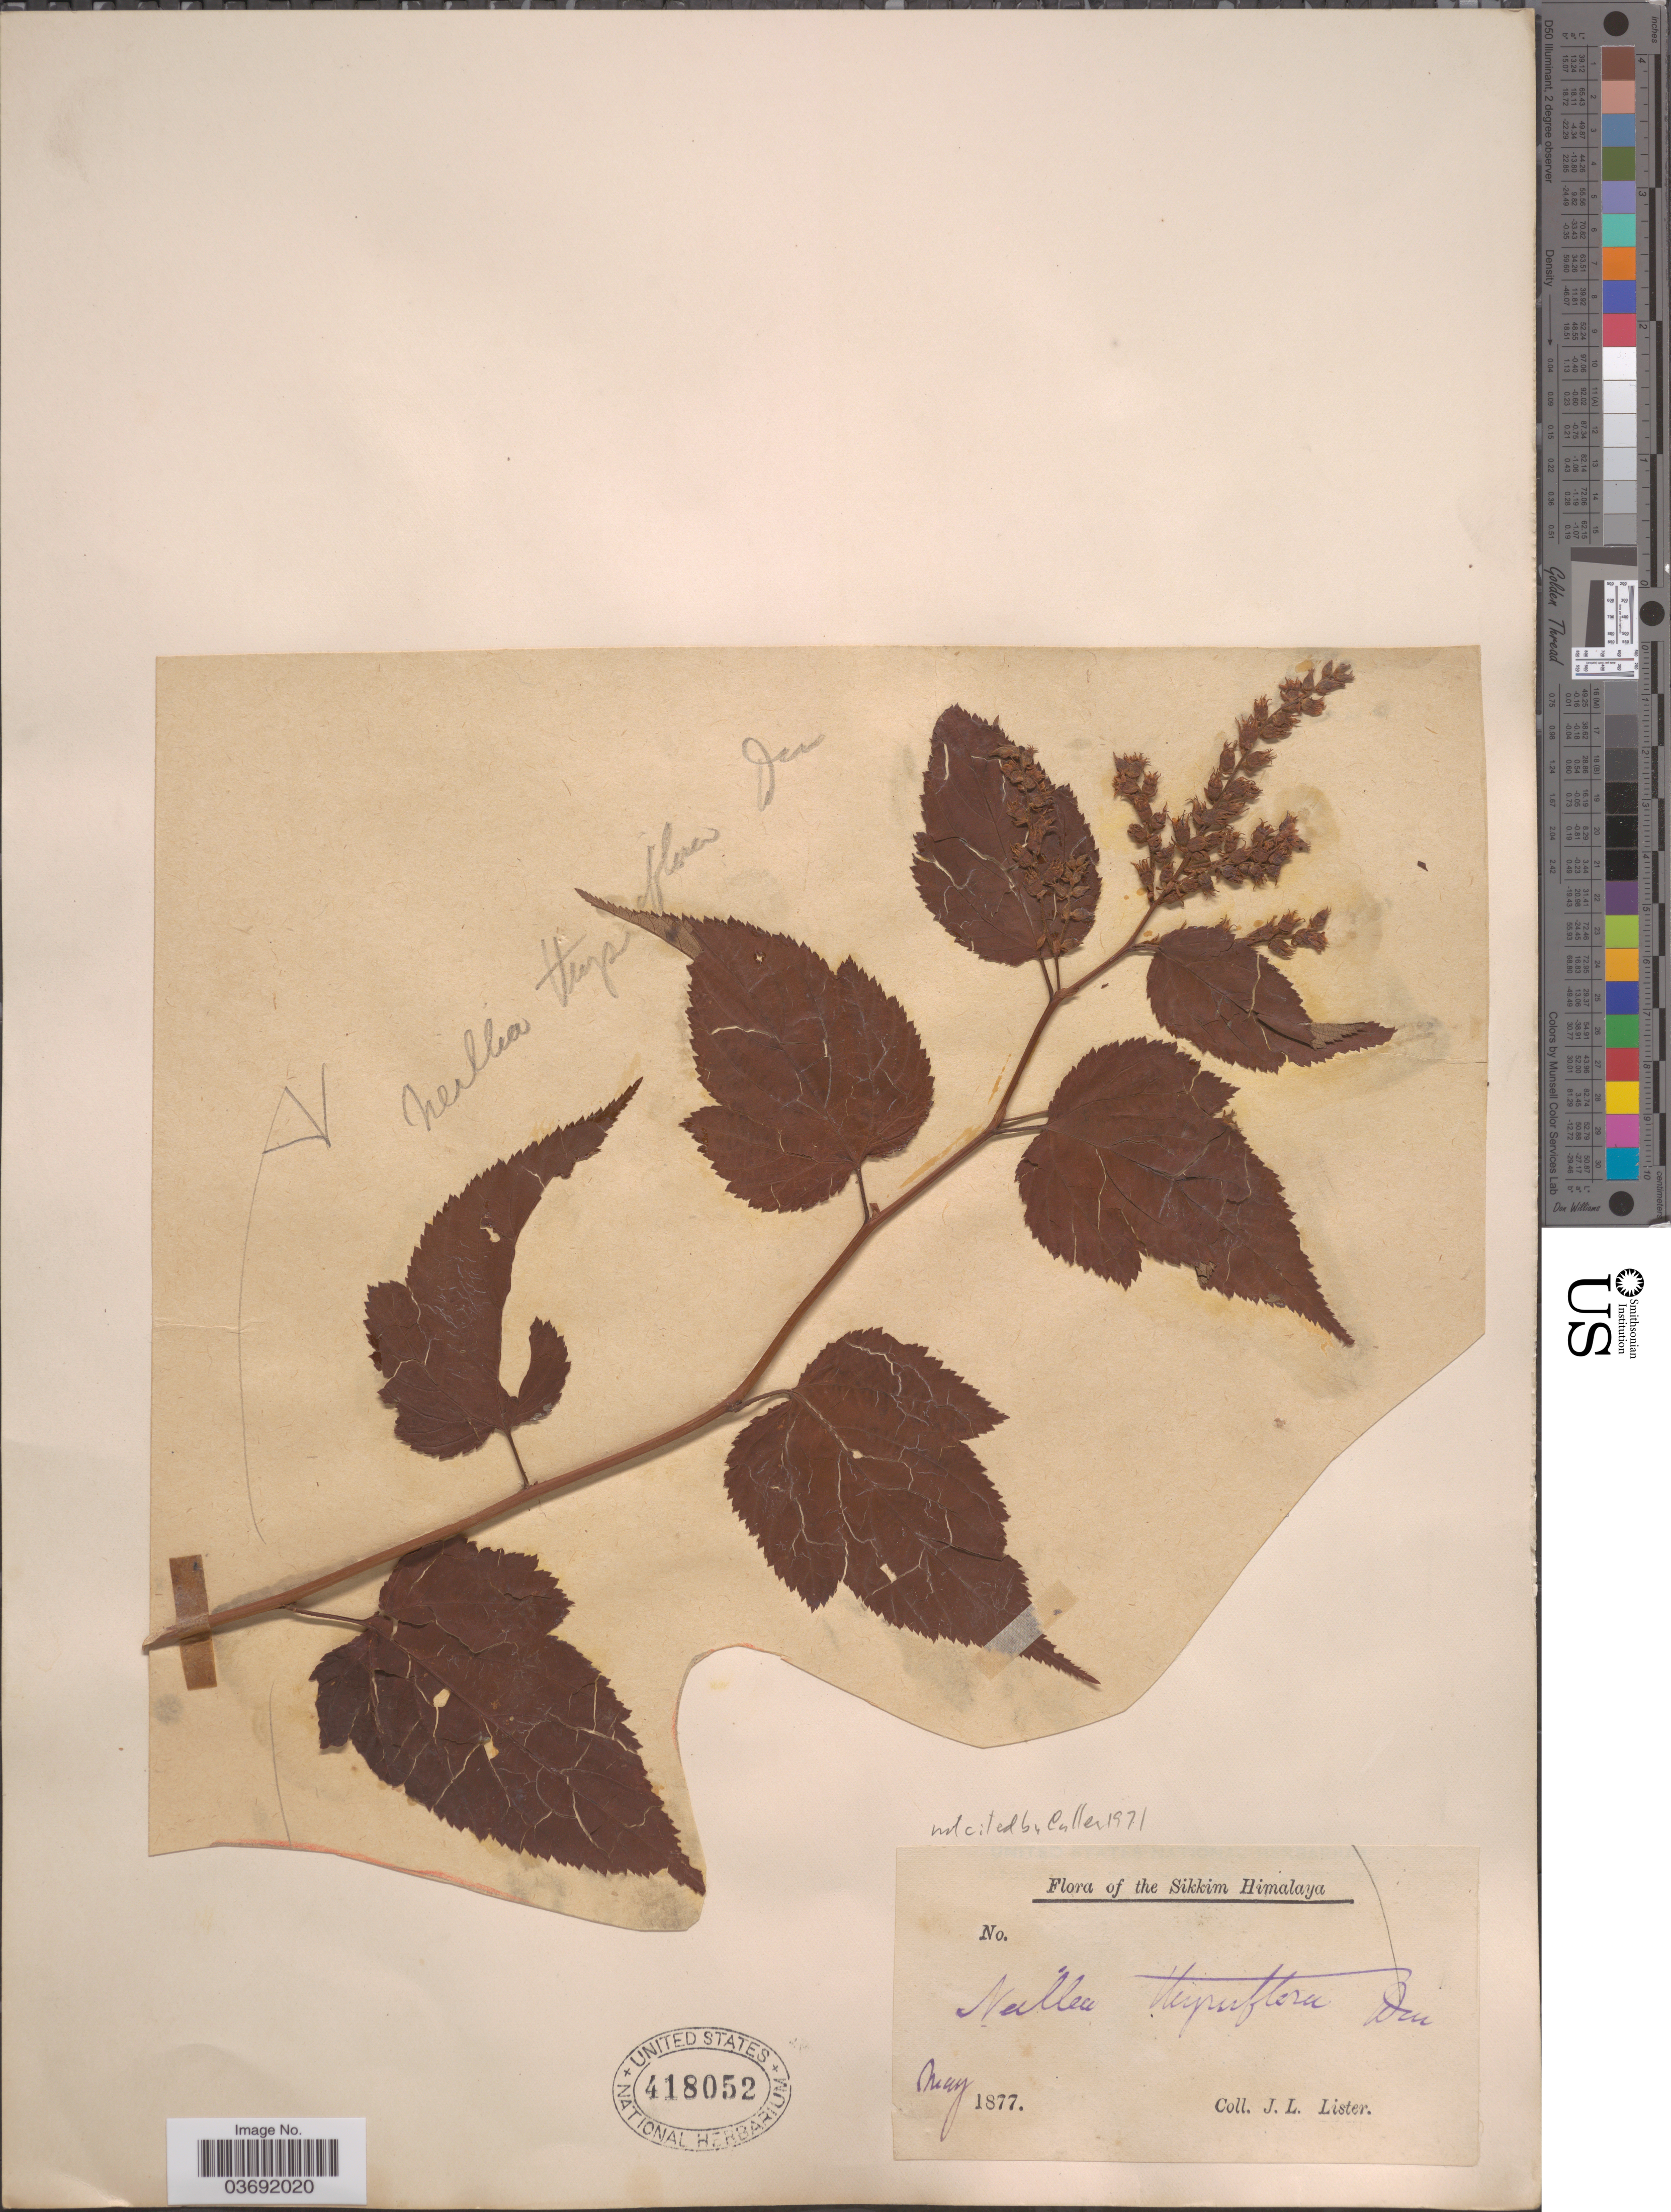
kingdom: Plantae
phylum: Tracheophyta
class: Magnoliopsida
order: Rosales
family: Rosaceae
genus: Neillia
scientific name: Neillia thyrsiflora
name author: D. Don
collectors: J. Lister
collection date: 1877-05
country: India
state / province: Sikkim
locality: Sikkim Himalaya.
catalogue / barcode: US 418052